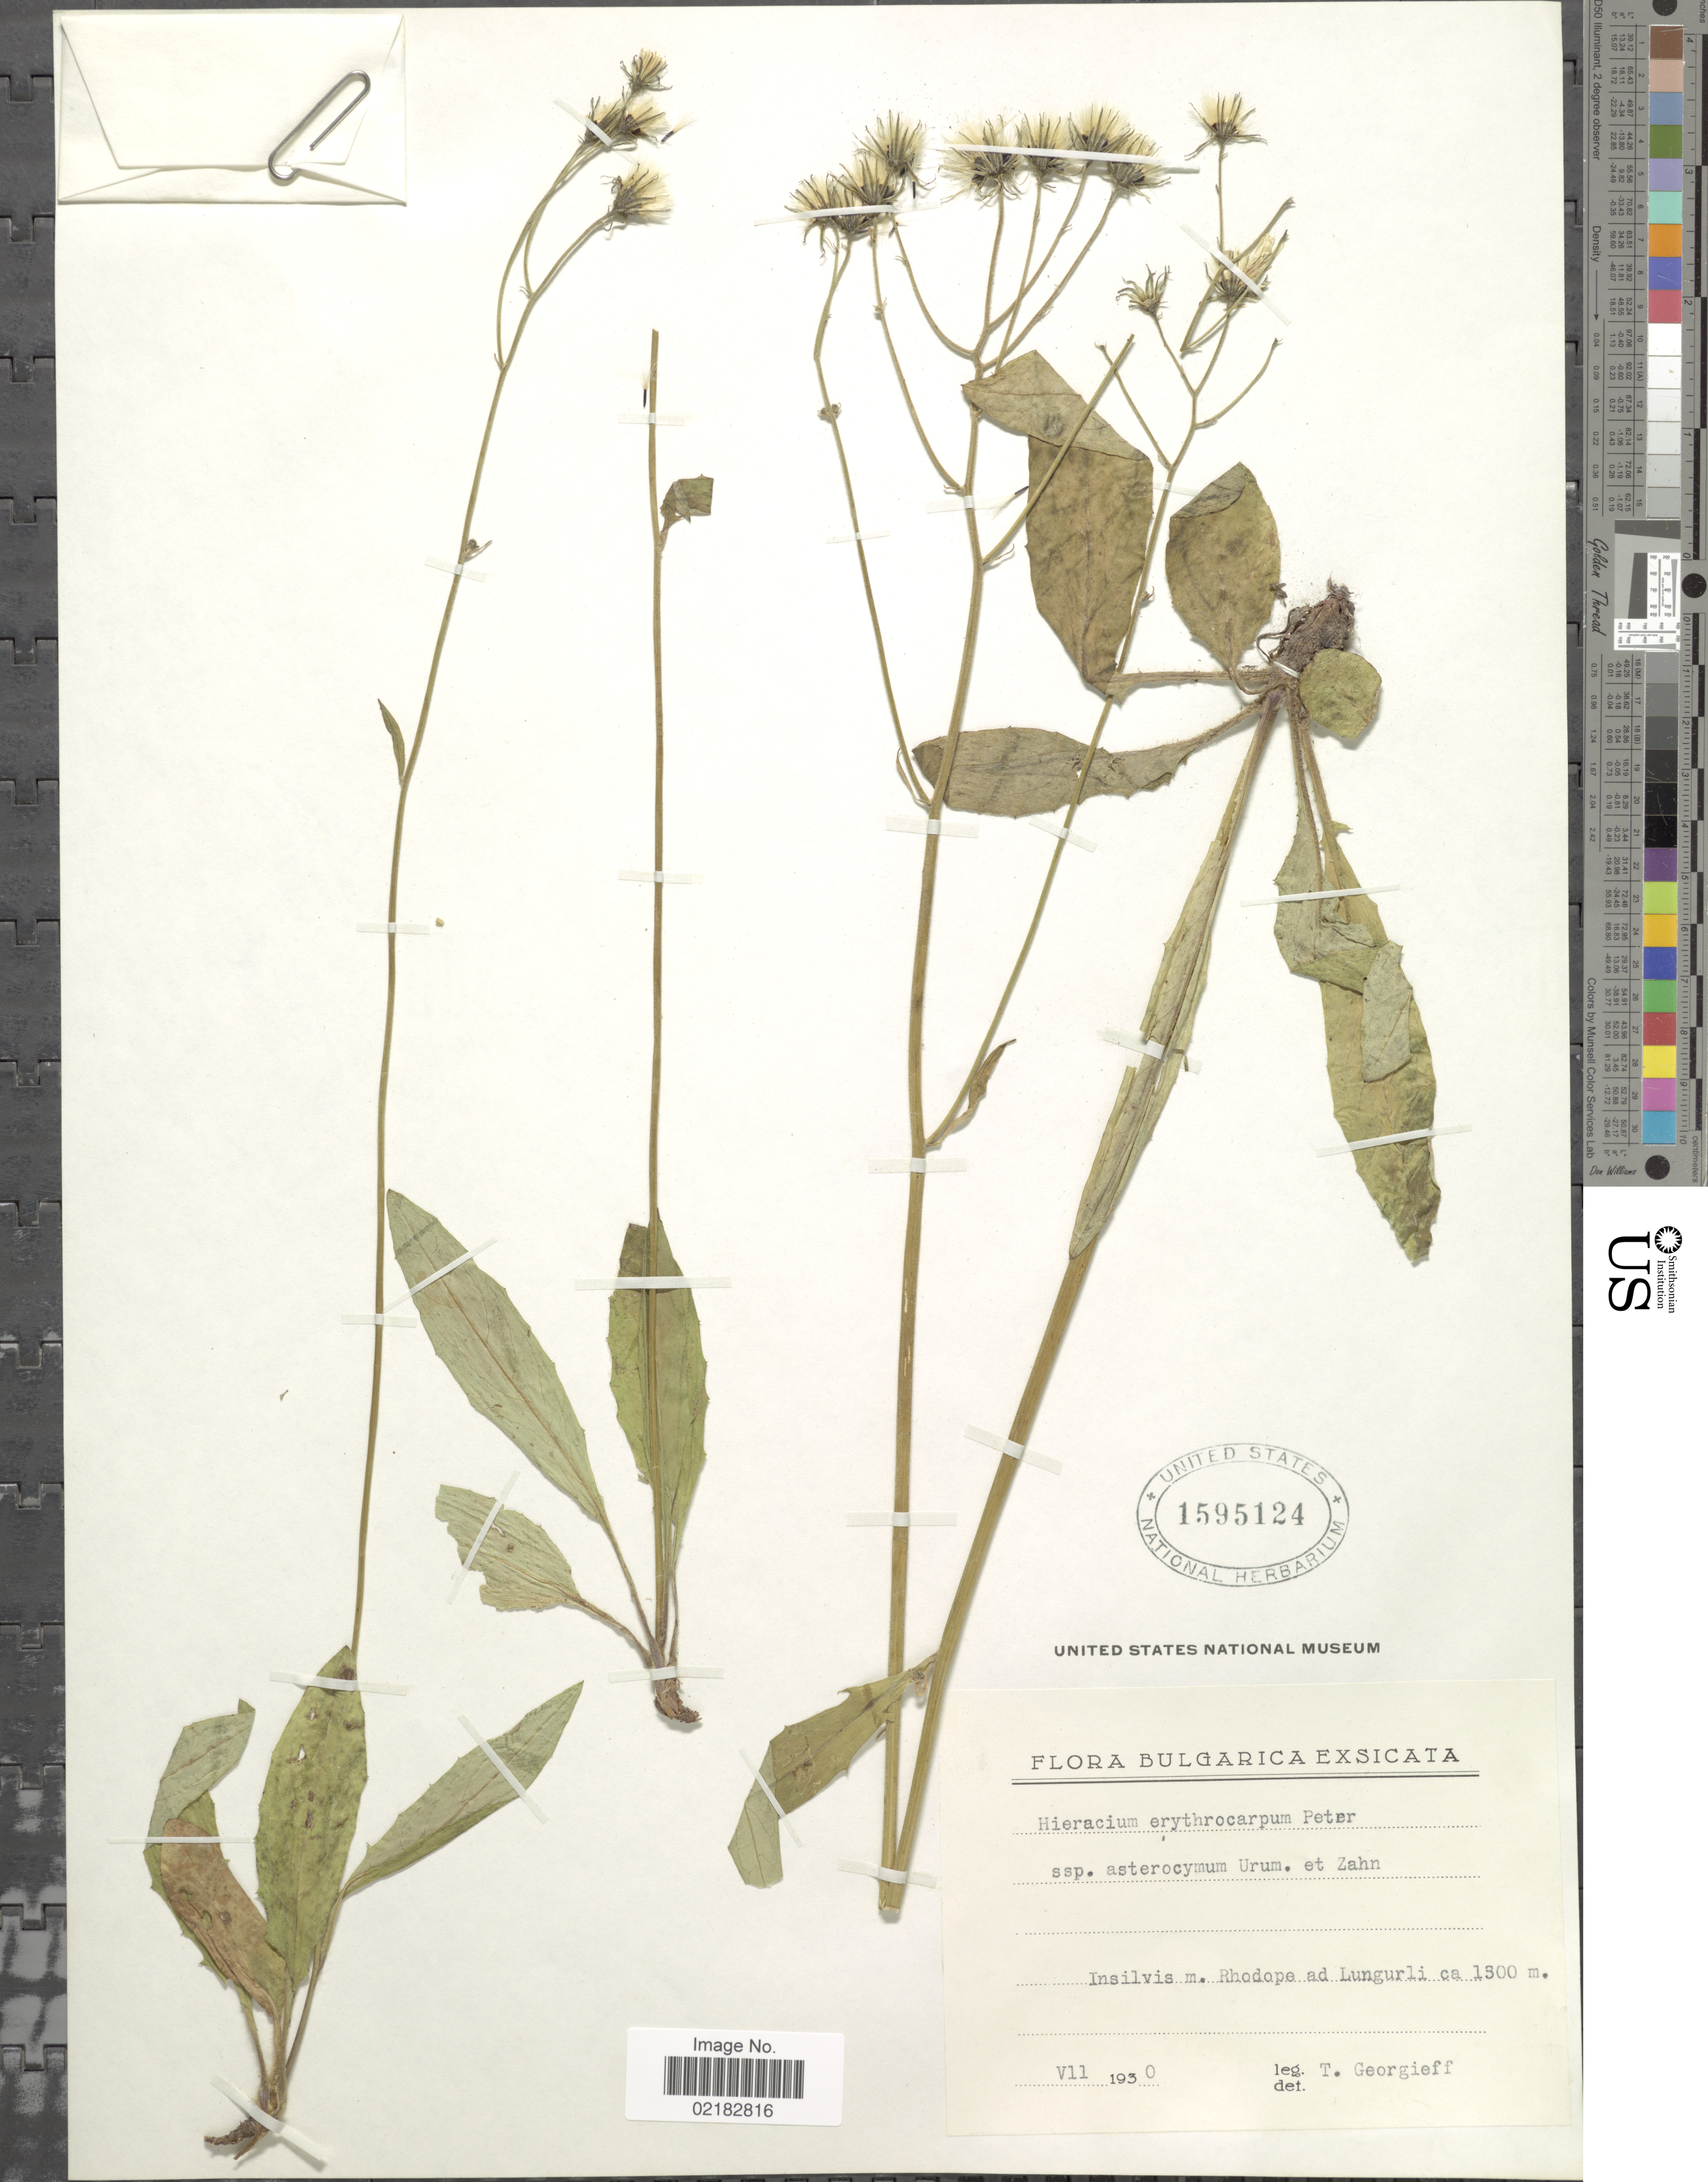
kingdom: Plantae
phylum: Tracheophyta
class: Magnoliopsida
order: Asterales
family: Asteraceae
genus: Hieracium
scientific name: Hieracium transiens subsp. erythrocarpum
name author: (Peter) Greuter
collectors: T. Georgieff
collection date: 1930-07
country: Bulgaria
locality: Bulgarica. Insilvis m. rhodope ad Lungurli.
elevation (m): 1300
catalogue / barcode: US 1595124